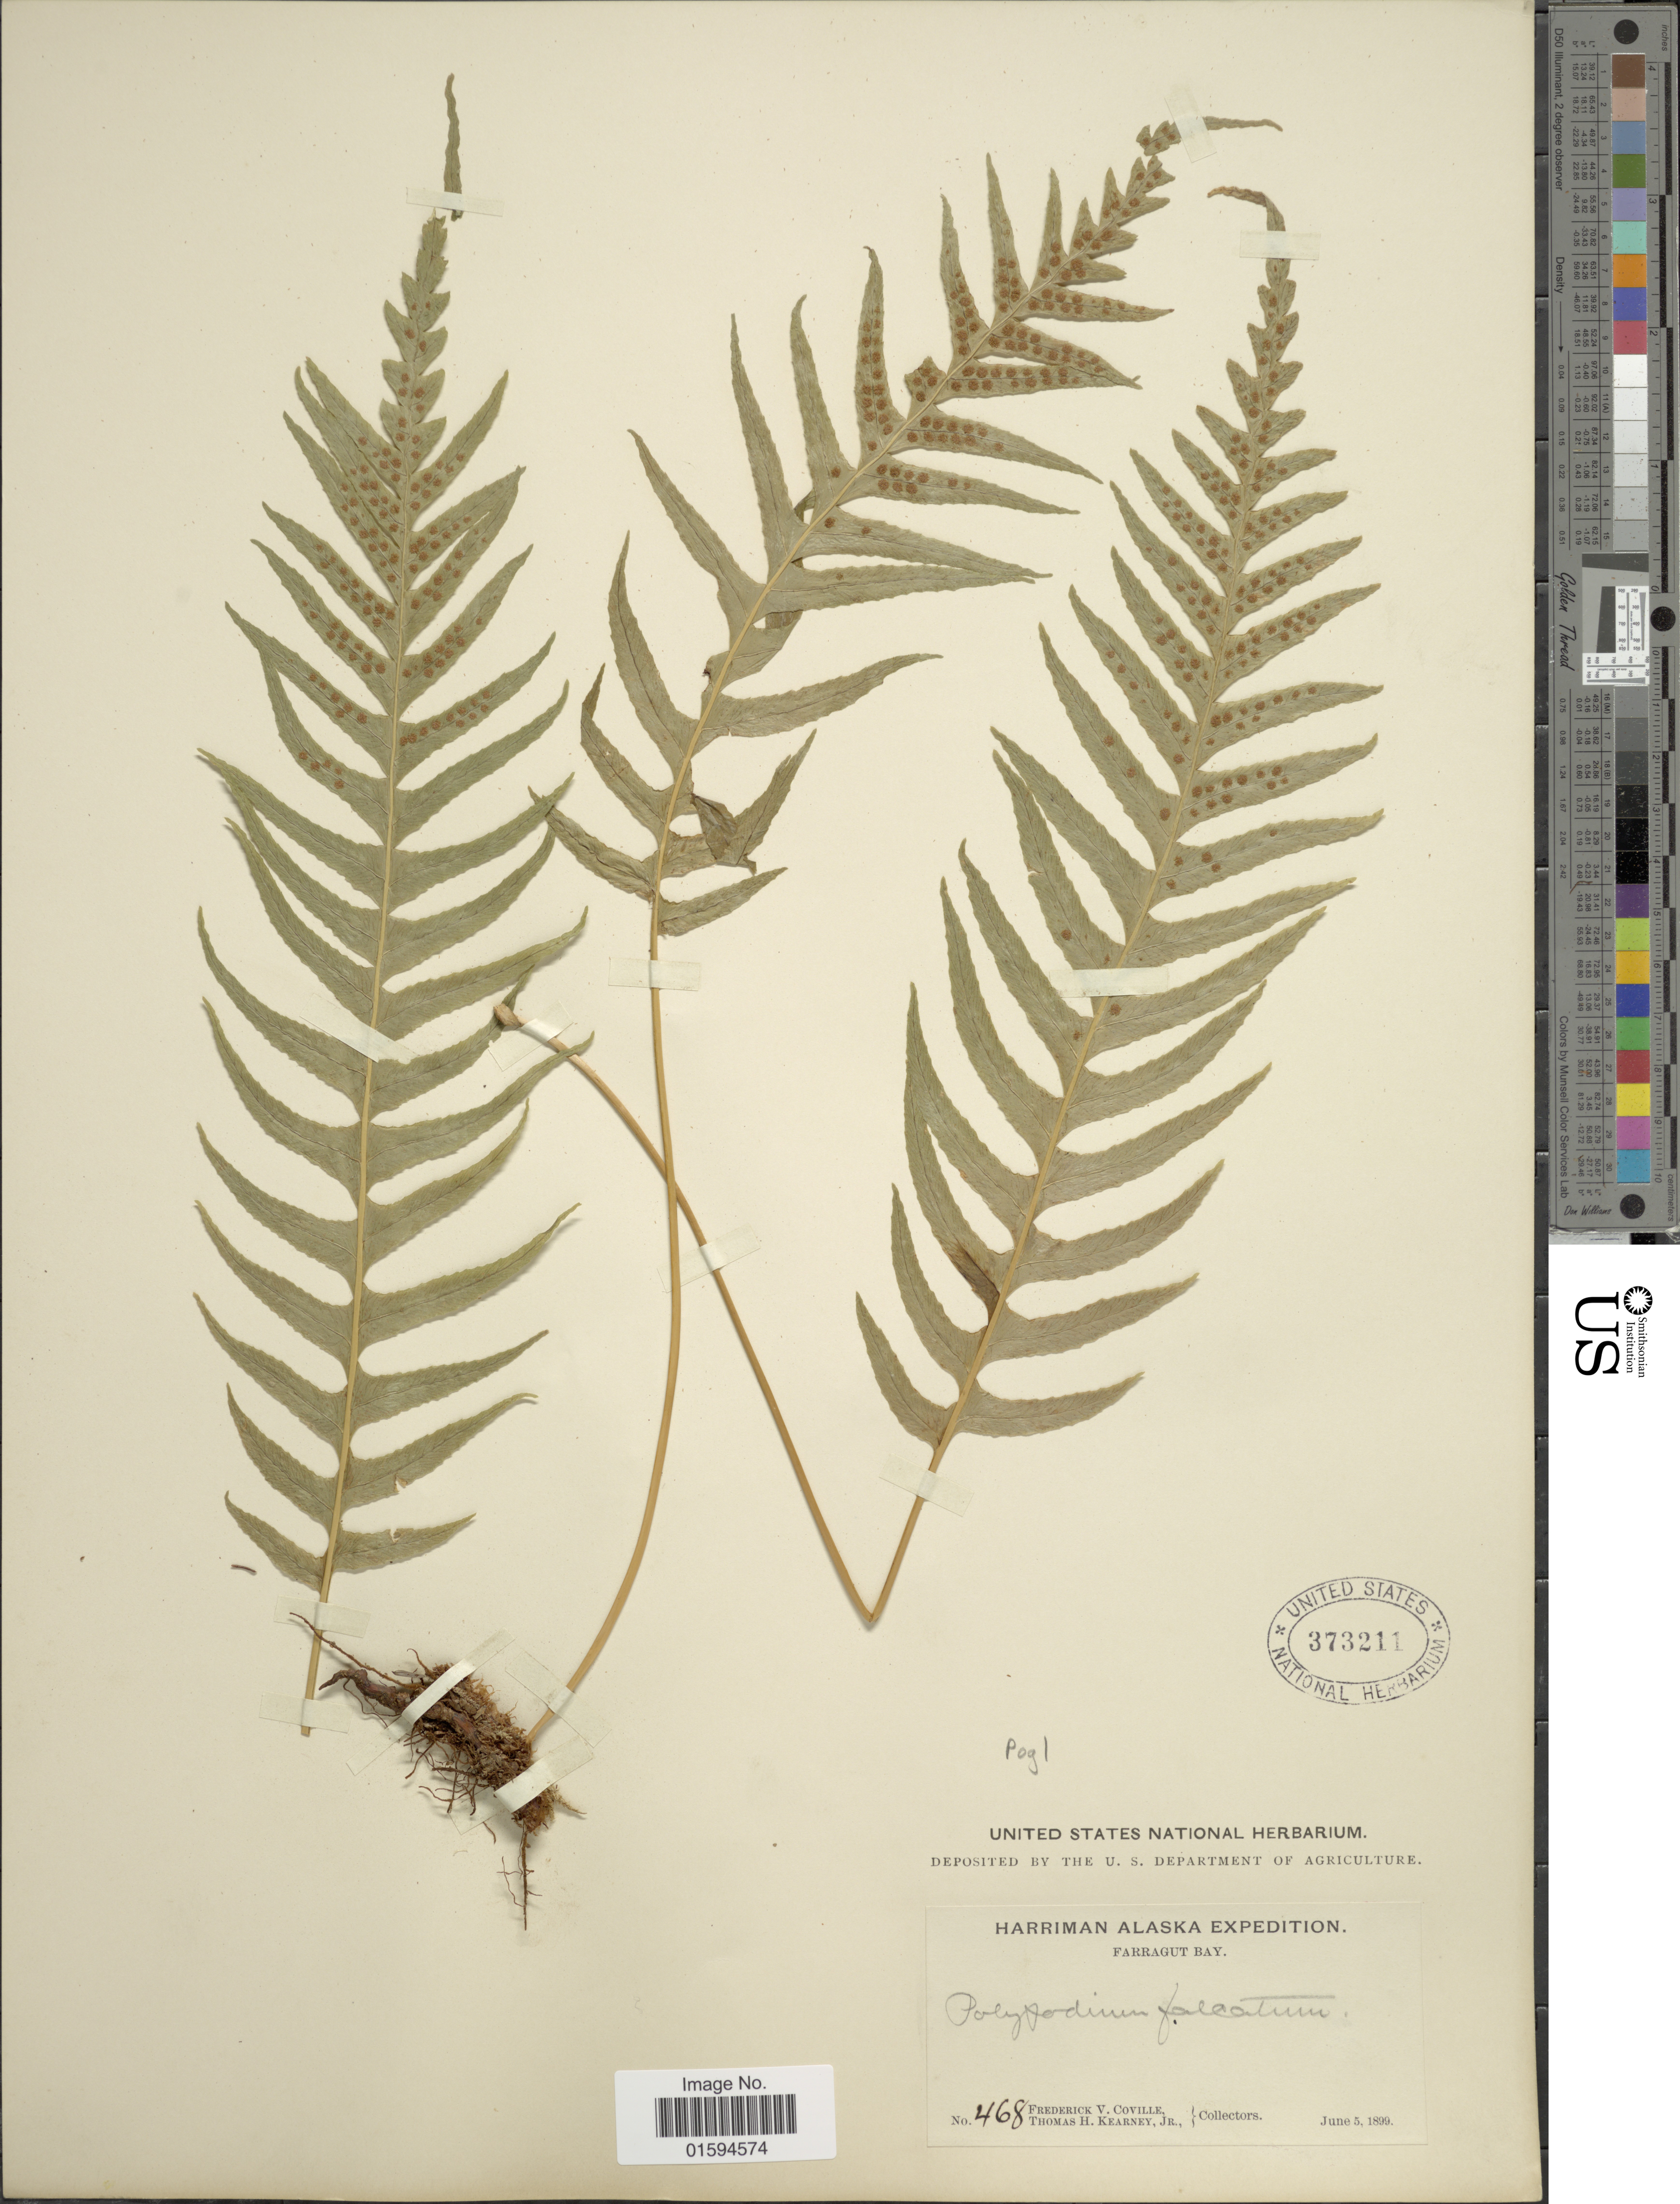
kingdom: Plantae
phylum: Tracheophyta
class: Polypodiopsida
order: Polypodiales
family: Polypodiaceae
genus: Polypodium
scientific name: Polypodium glycyrrhiza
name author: D.C. Eaton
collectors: F. V. Coville & T. H. Kearney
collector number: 468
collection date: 1899-06-05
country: United States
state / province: Alaska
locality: Farragut Bay.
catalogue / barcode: US 373211